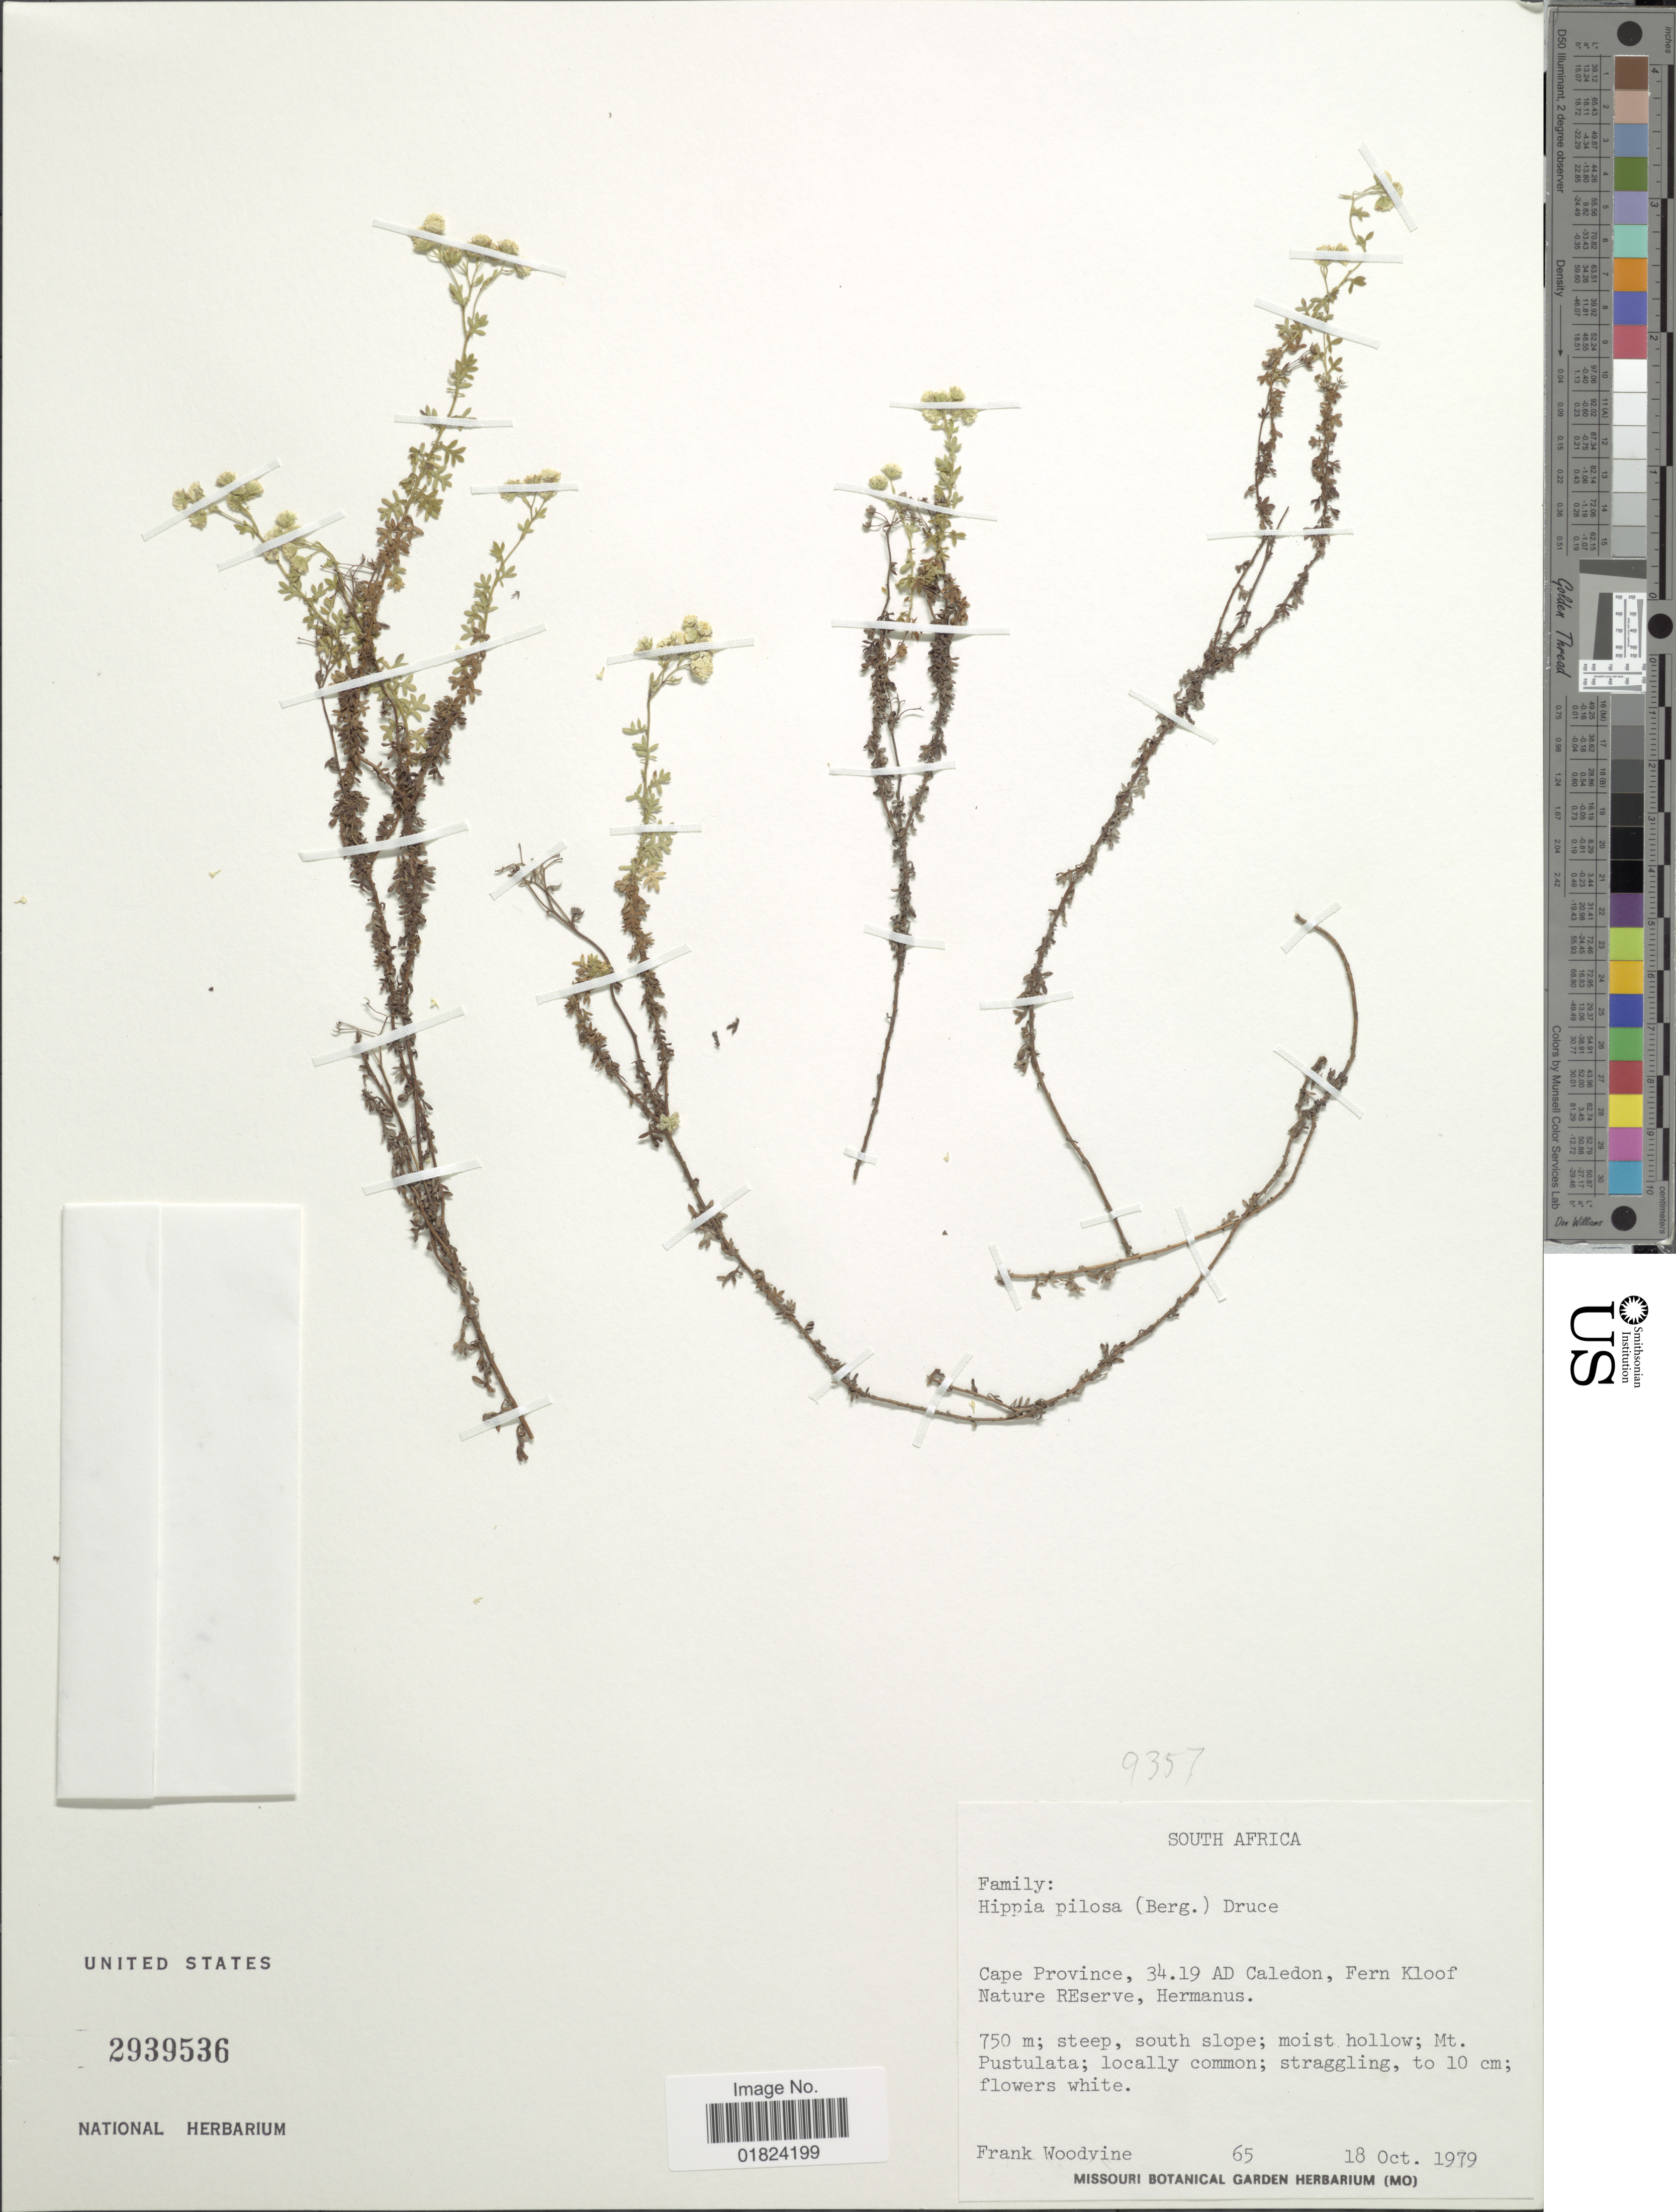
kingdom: Plantae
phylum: Tracheophyta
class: Magnoliopsida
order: Asterales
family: Asteraceae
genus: Hippia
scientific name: Hippia pilosa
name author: Druce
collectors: F. Woodvine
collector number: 65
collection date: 1979-10-18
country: South Africa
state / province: Western Cape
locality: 34.19 AD Caledon, Fern Kloof Nature Reserve, Hermanus, steep, south slope, Mt. Pustulata.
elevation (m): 750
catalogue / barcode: US 2939536